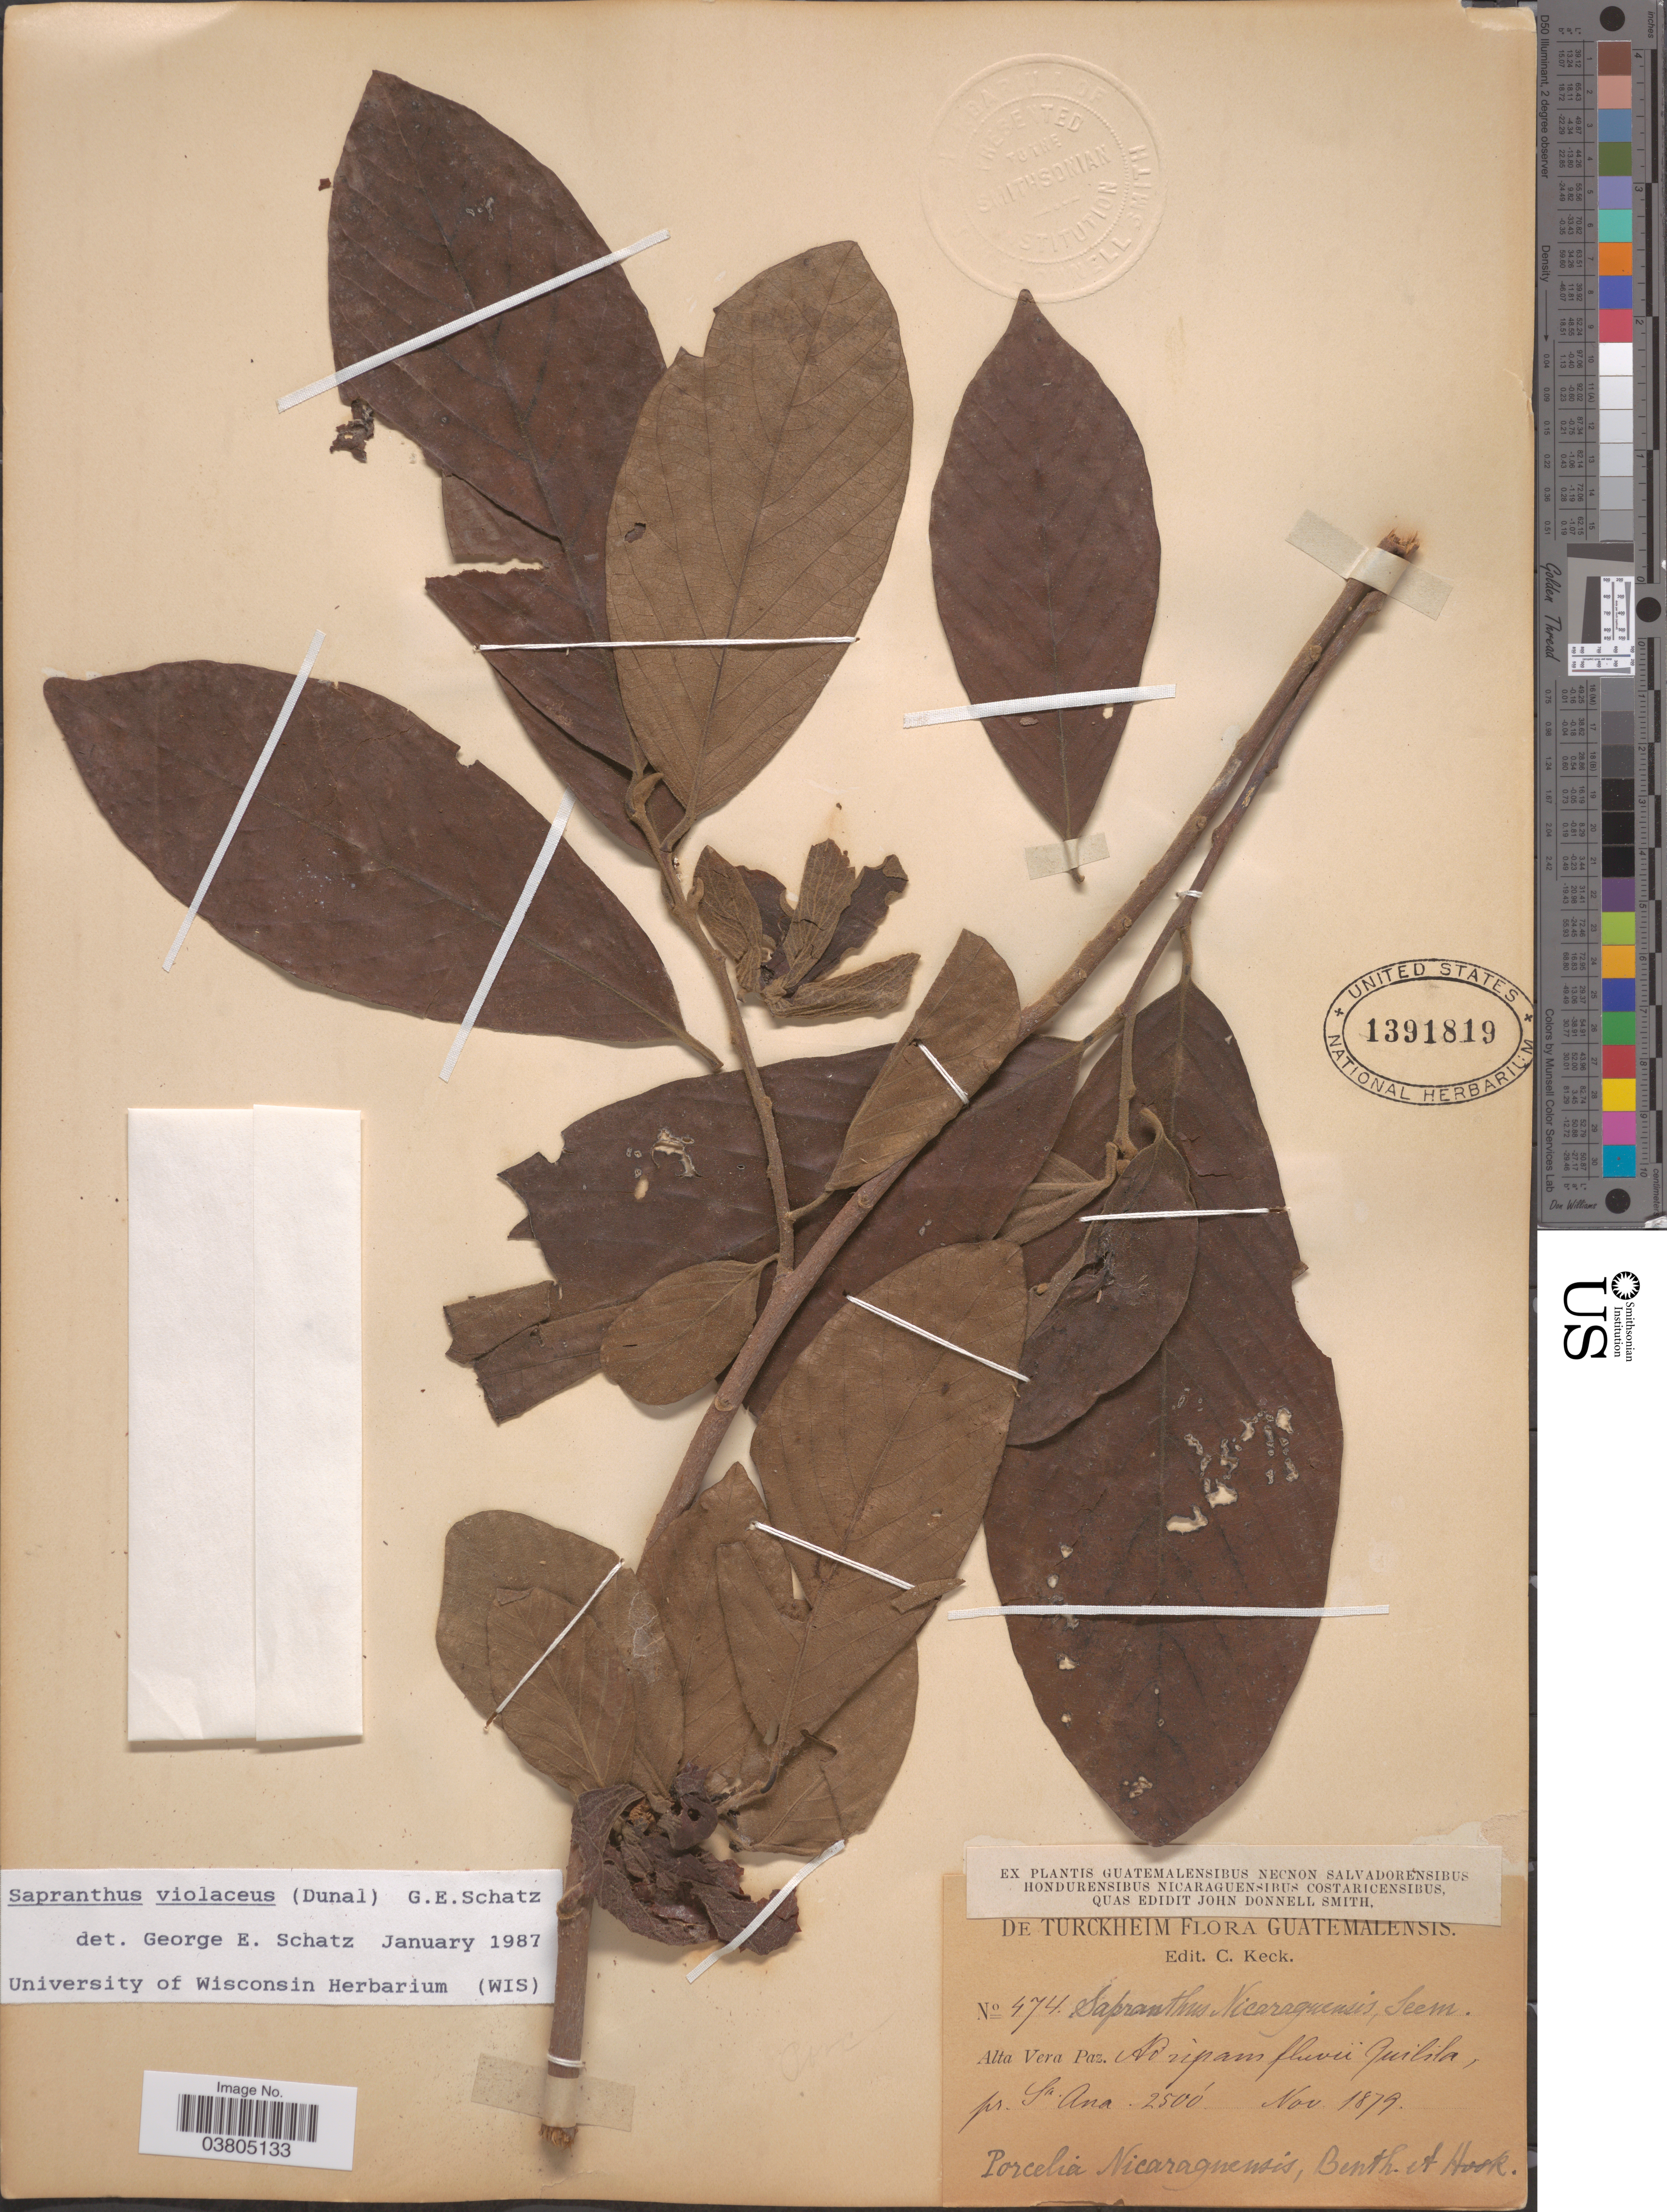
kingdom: Plantae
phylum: Tracheophyta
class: Magnoliopsida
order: Magnoliales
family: Annonaceae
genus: Sapranthus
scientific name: Sapranthus violaceus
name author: (Dunal) Saff.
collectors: -. De Türckheim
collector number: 474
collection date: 1879-11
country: Guatemala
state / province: Alta Verapaz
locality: Ad ripam fluvii Quilila, pr. Sa. Ana.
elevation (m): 762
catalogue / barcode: US 1391819